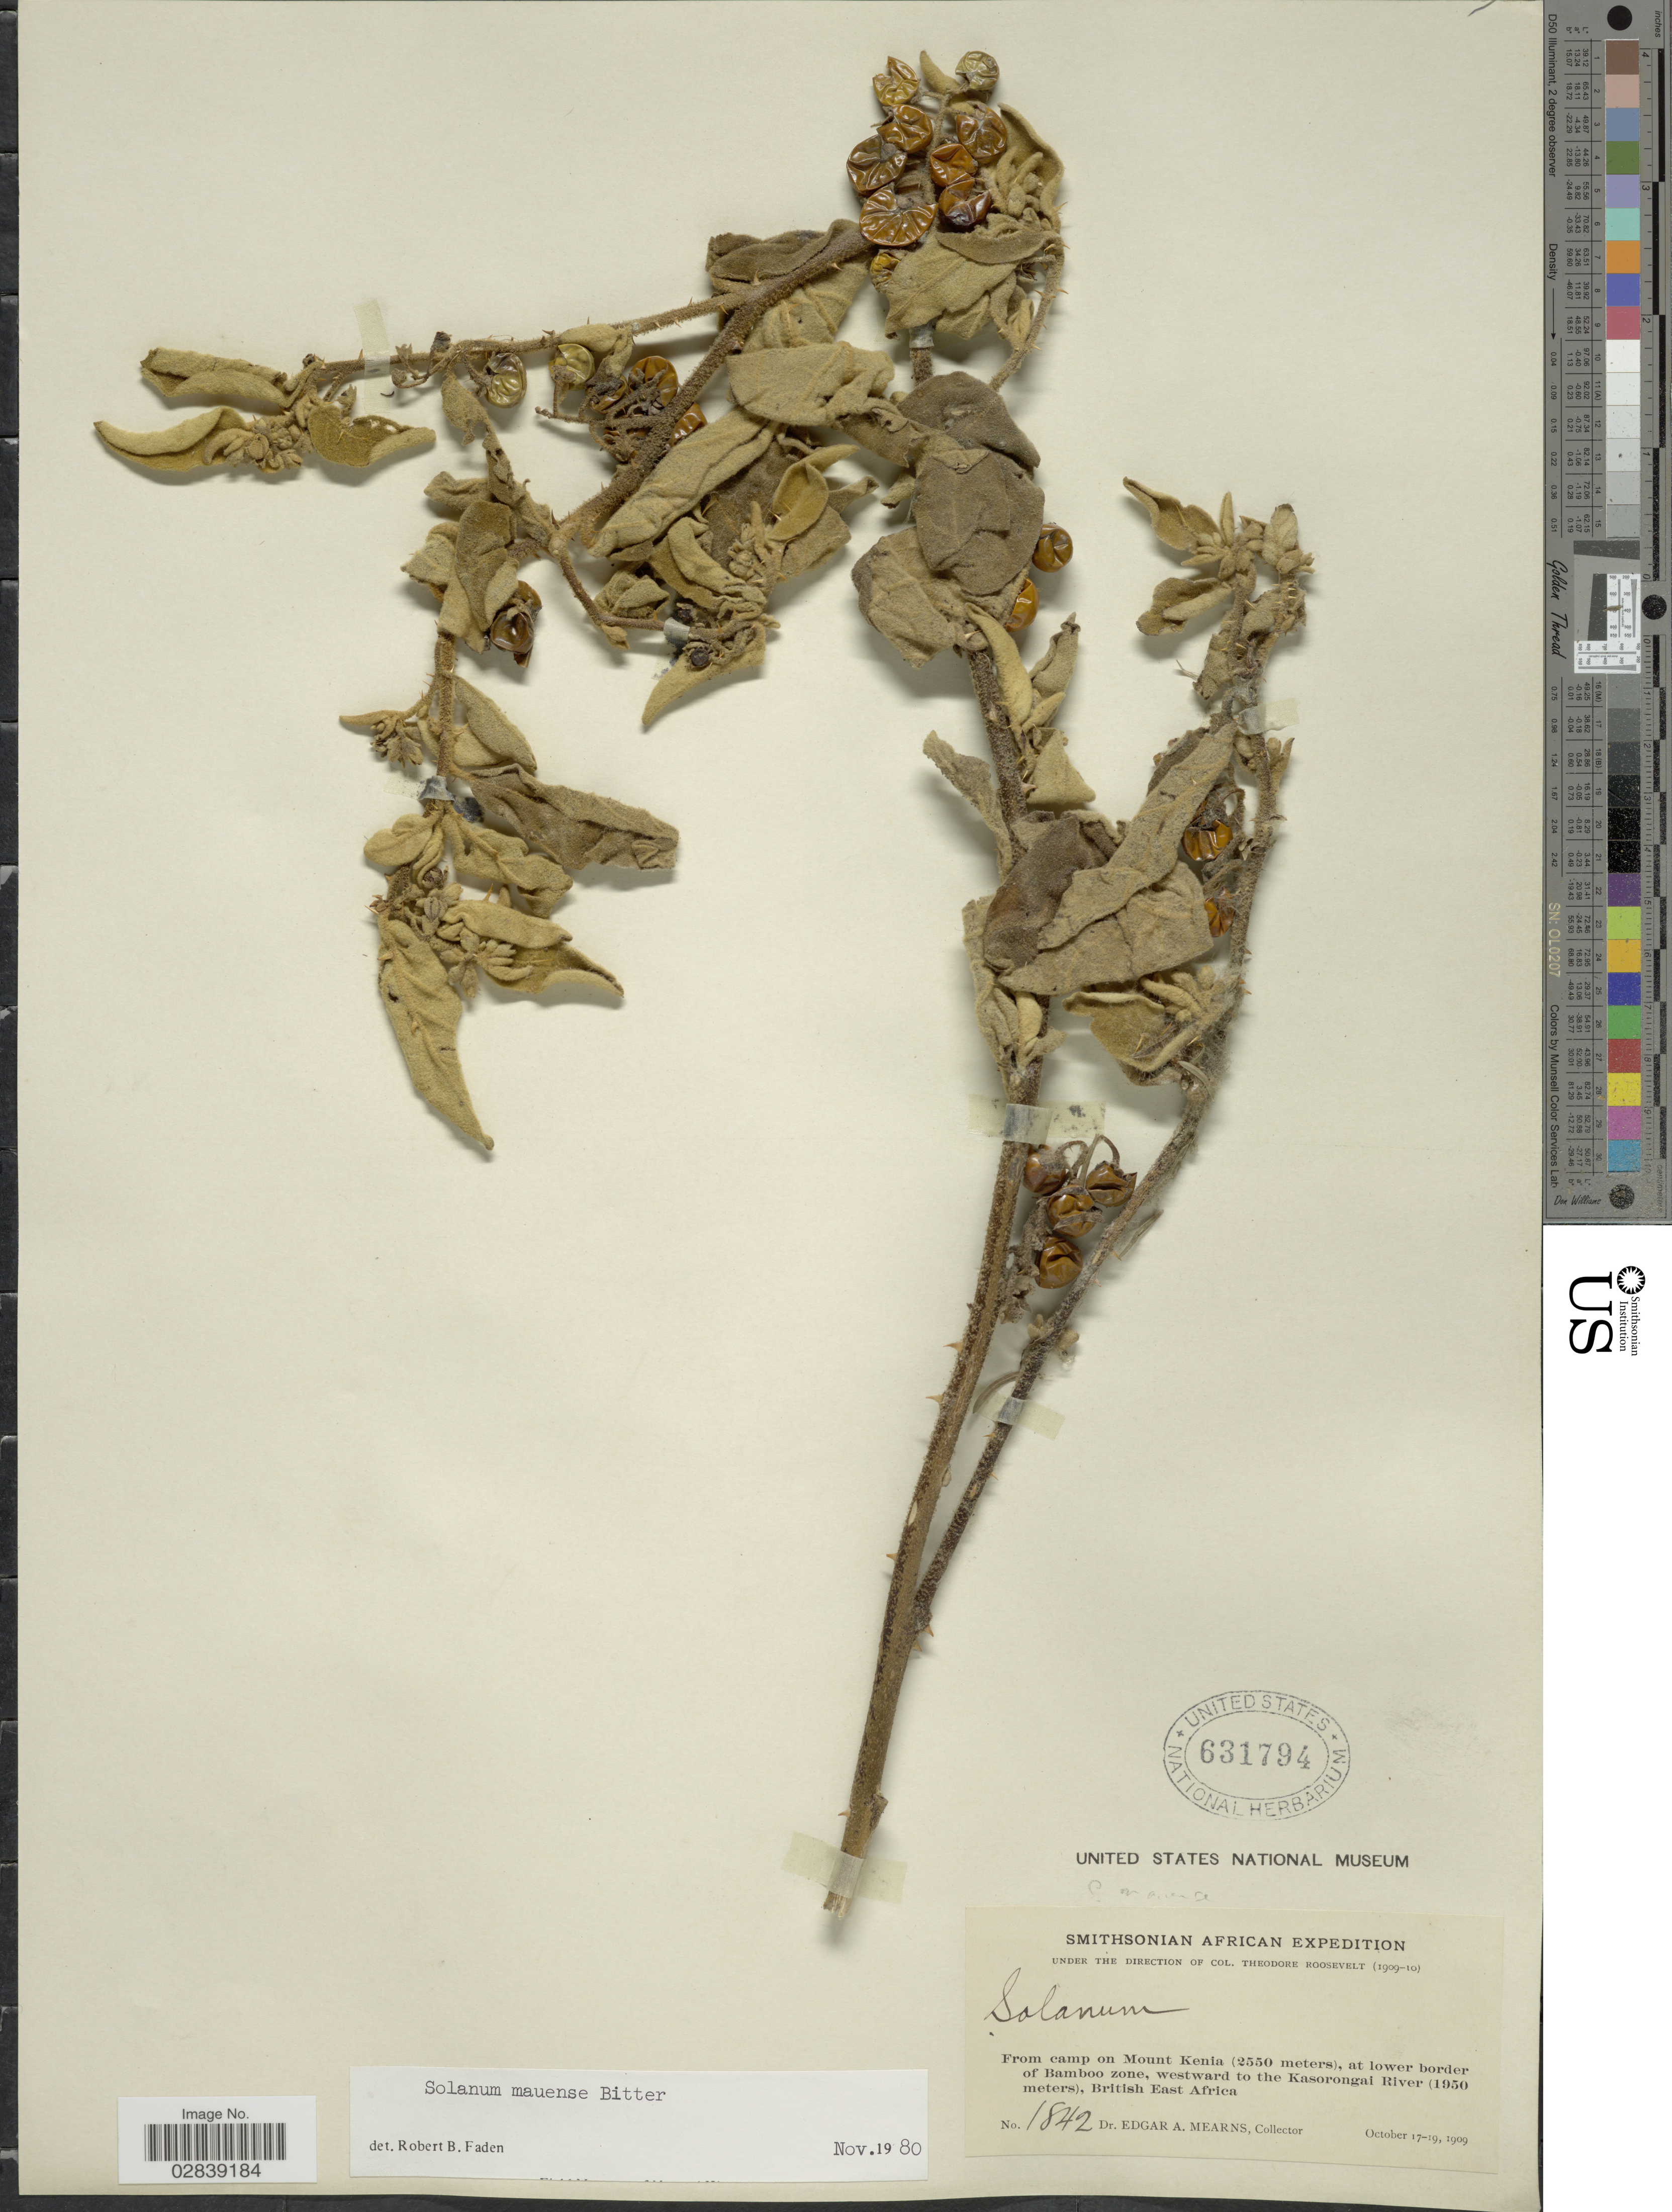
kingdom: Plantae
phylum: Tracheophyta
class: Magnoliopsida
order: Solanales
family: Solanaceae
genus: Solanum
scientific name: Solanum mauense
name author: Bitter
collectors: E. A. Mearns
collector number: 1842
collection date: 1909-10-17/1909-10-19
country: Kenya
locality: From camp on Mount Kenia, at lower border of Bamboo zone, westward to the Kasorongai River, British East Africa.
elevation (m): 1950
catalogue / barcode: US 631794